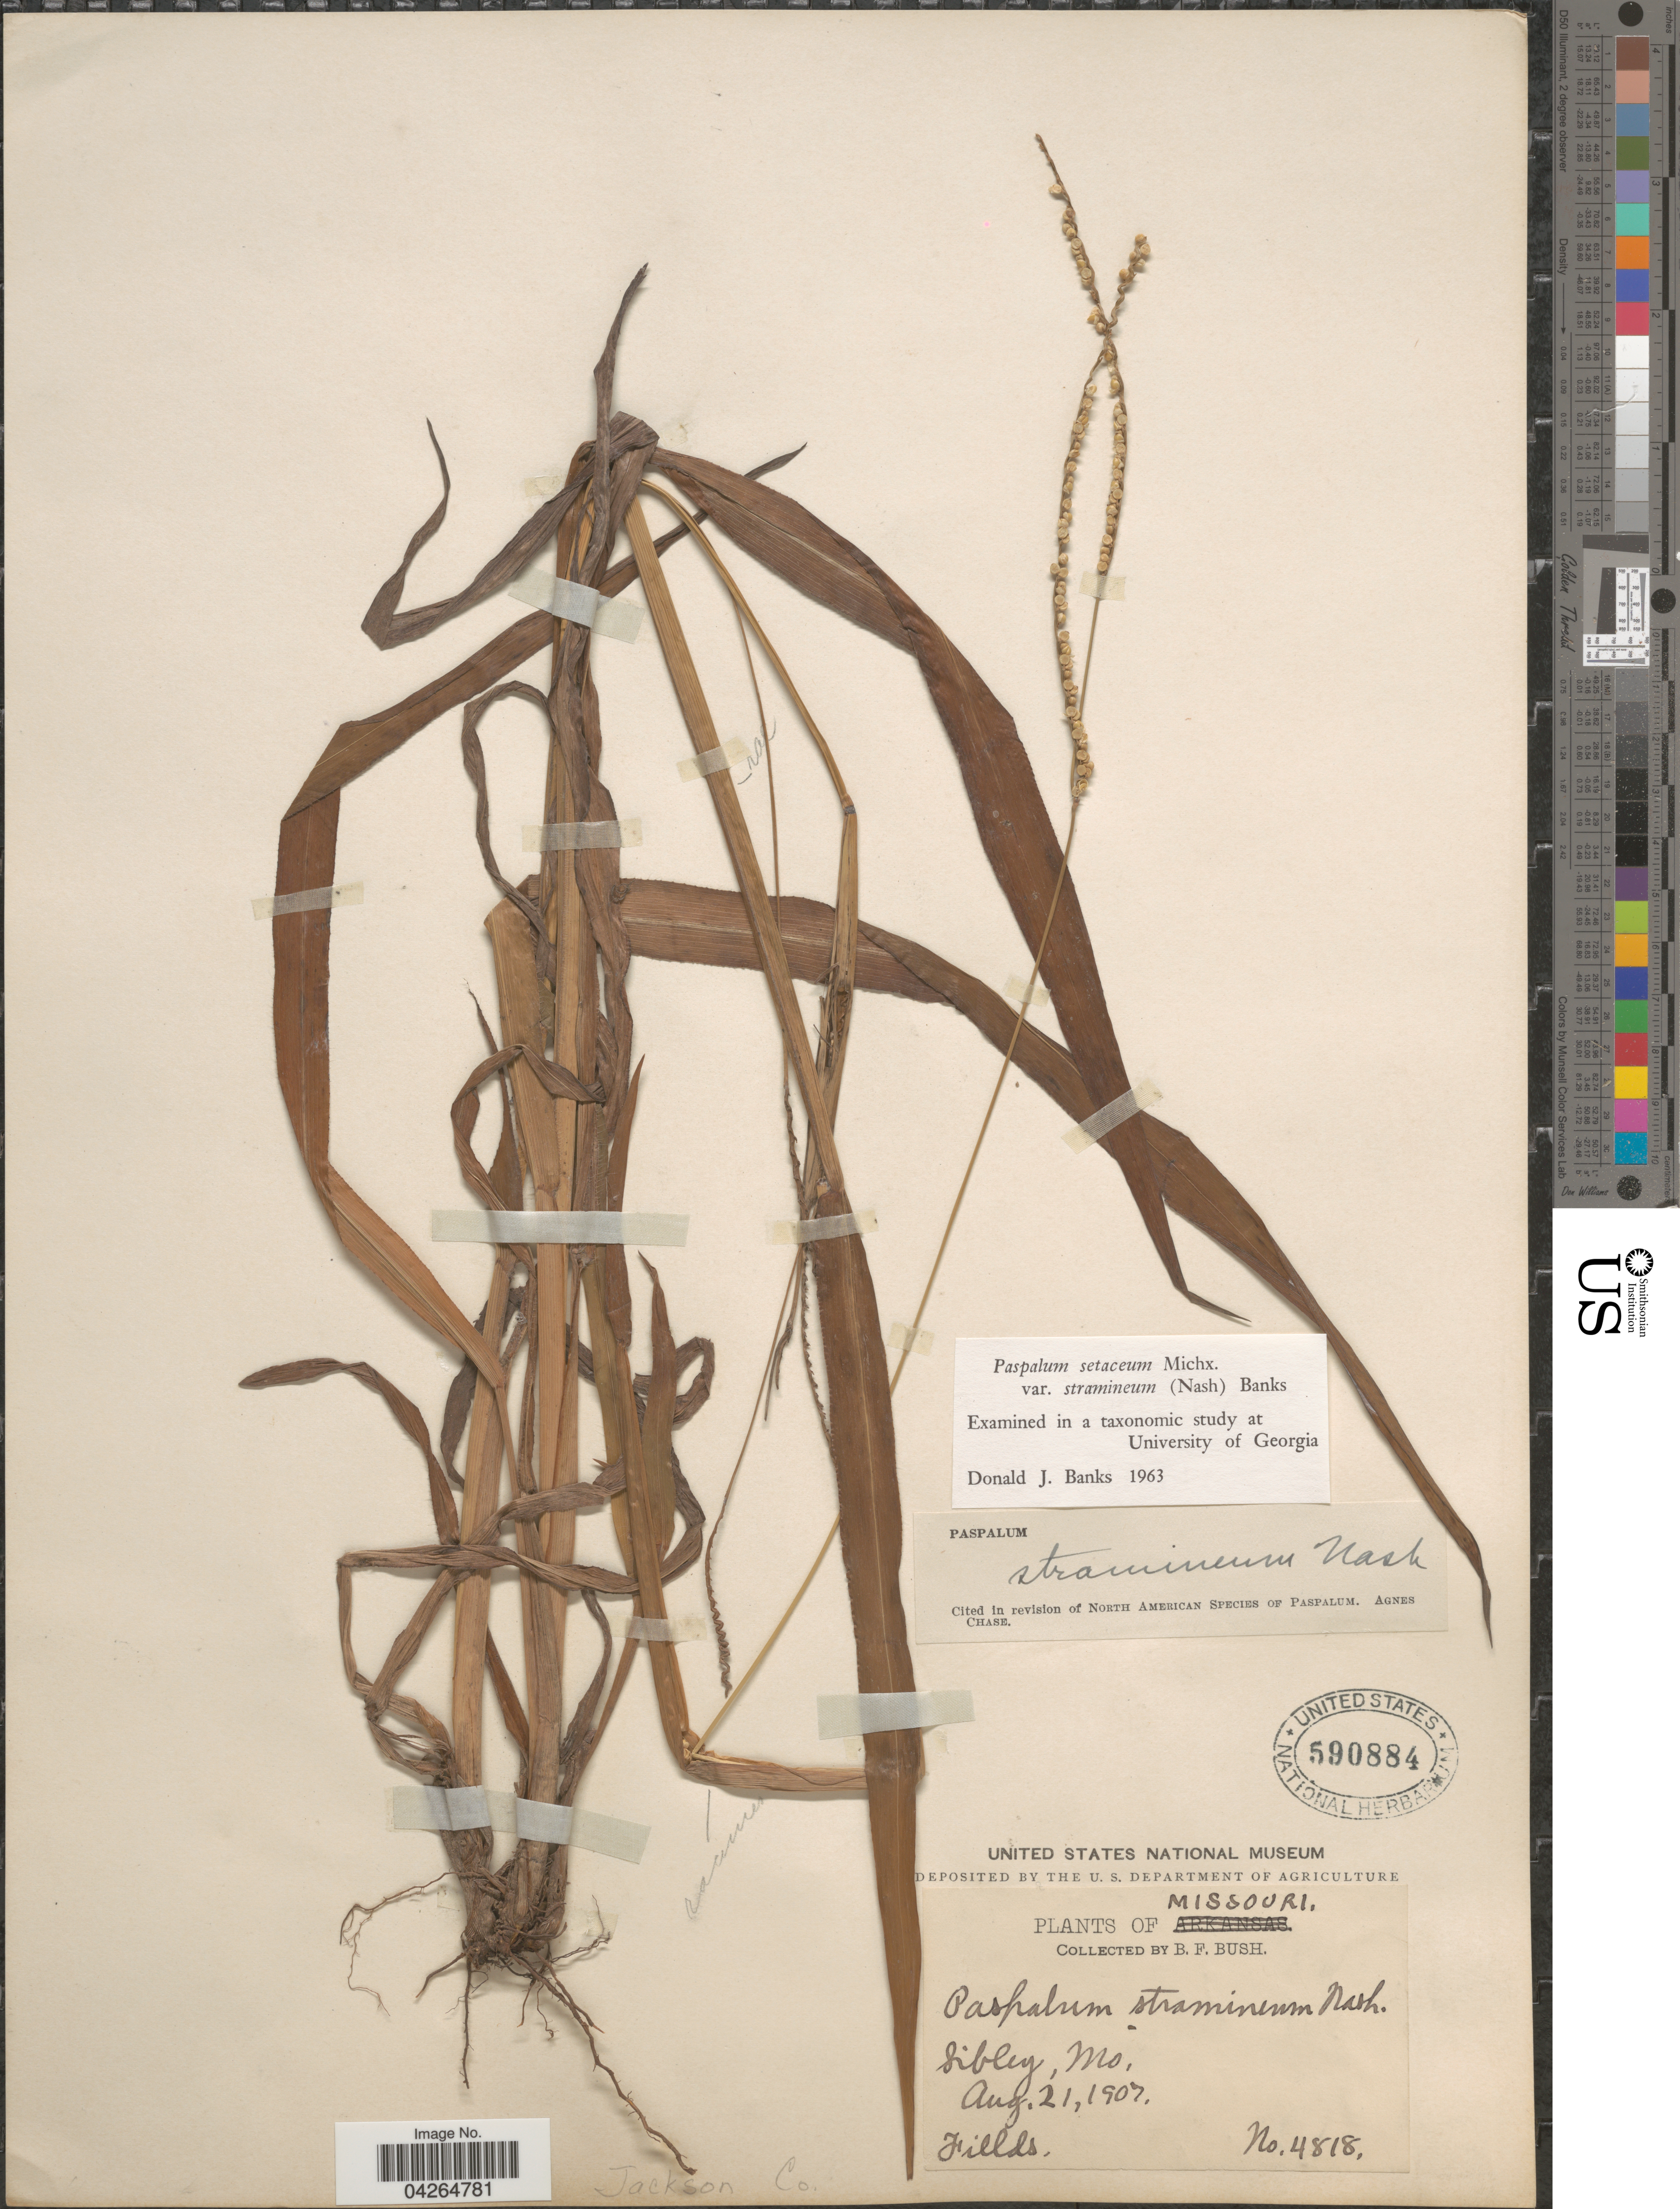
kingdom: Plantae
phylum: Tracheophyta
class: Liliopsida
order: Poales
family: Poaceae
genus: Paspalum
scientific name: Paspalum setaceum var. stramineum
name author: (Nash) D.J. Banks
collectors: B. F. Bush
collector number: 4818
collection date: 1907-08-21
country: United States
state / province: Missouri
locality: Sibley. Jackson Co.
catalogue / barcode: US 590884